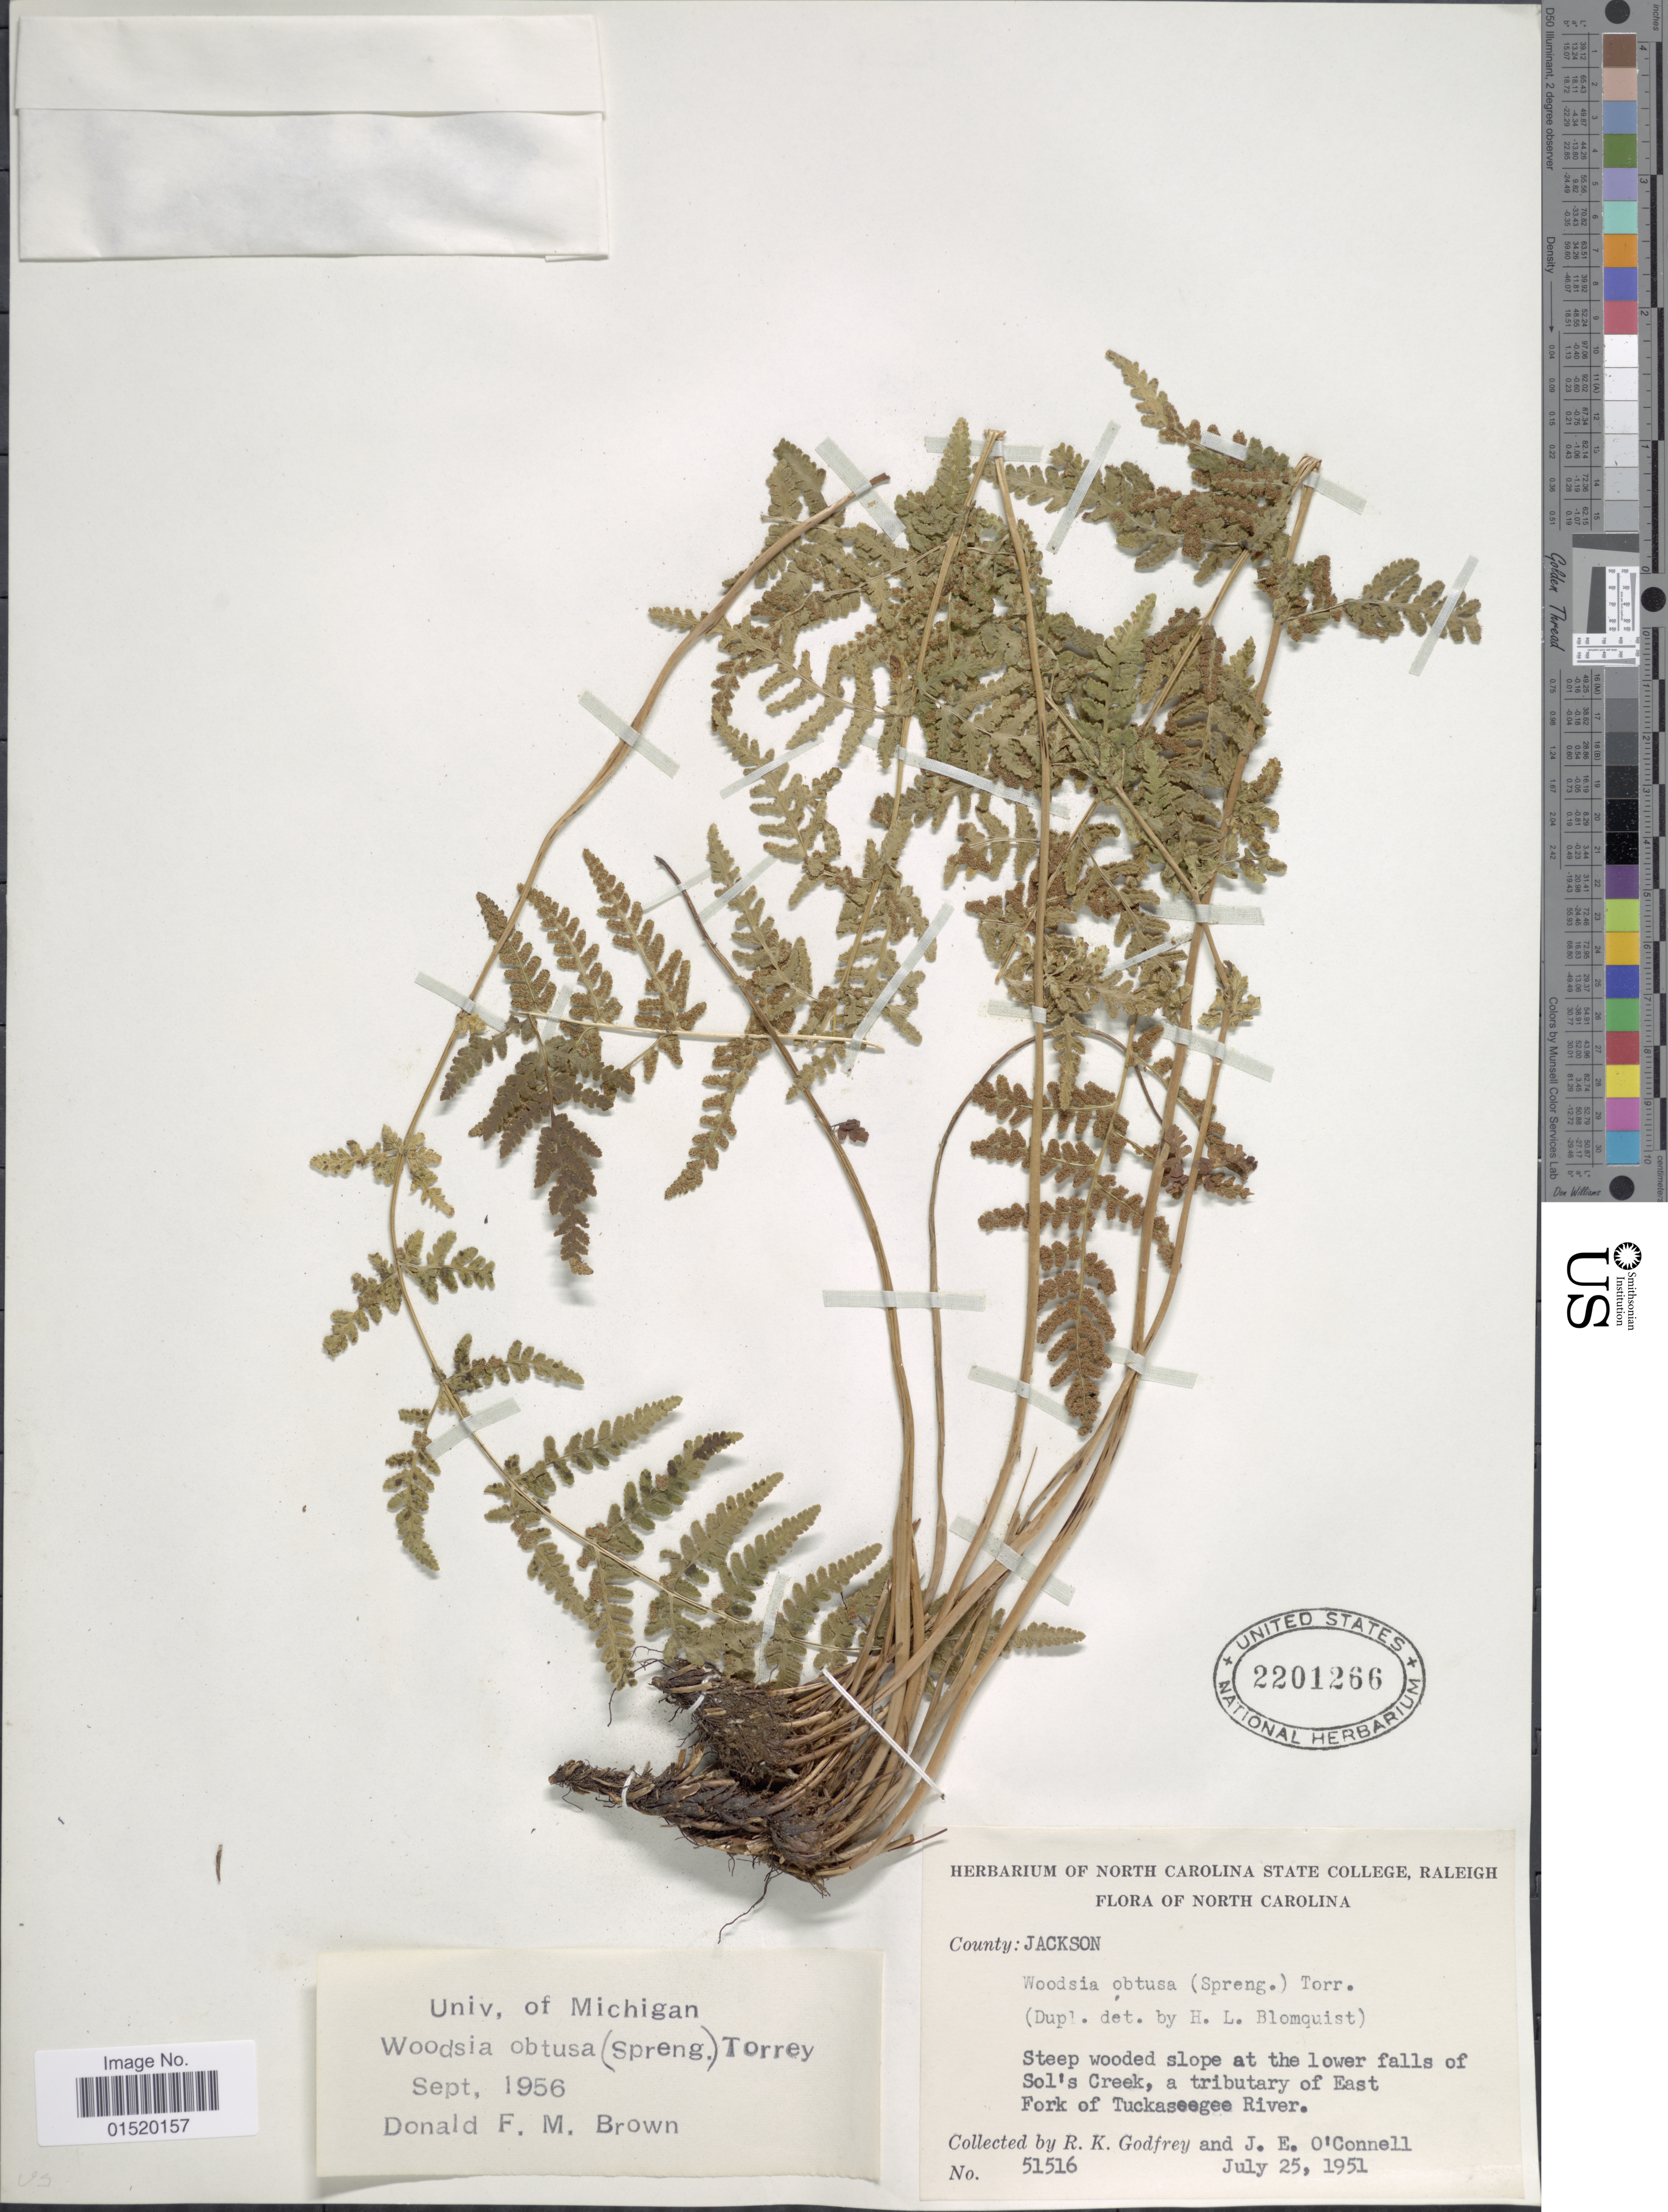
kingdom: Plantae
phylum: Tracheophyta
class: Polypodiopsida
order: Polypodiales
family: Woodsiaceae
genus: Woodsia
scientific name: Woodsia obtusa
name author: (Spreng.) Torr.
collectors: R. K. Godfrey & J. O'Connell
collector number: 51516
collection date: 1951-07-25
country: United States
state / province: North Carolina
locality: County: Jackson, Steep wooded slope at the lower falls of Sol's Creek, a tributary of East Fork of Tuckaseegee River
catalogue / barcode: US 2201266